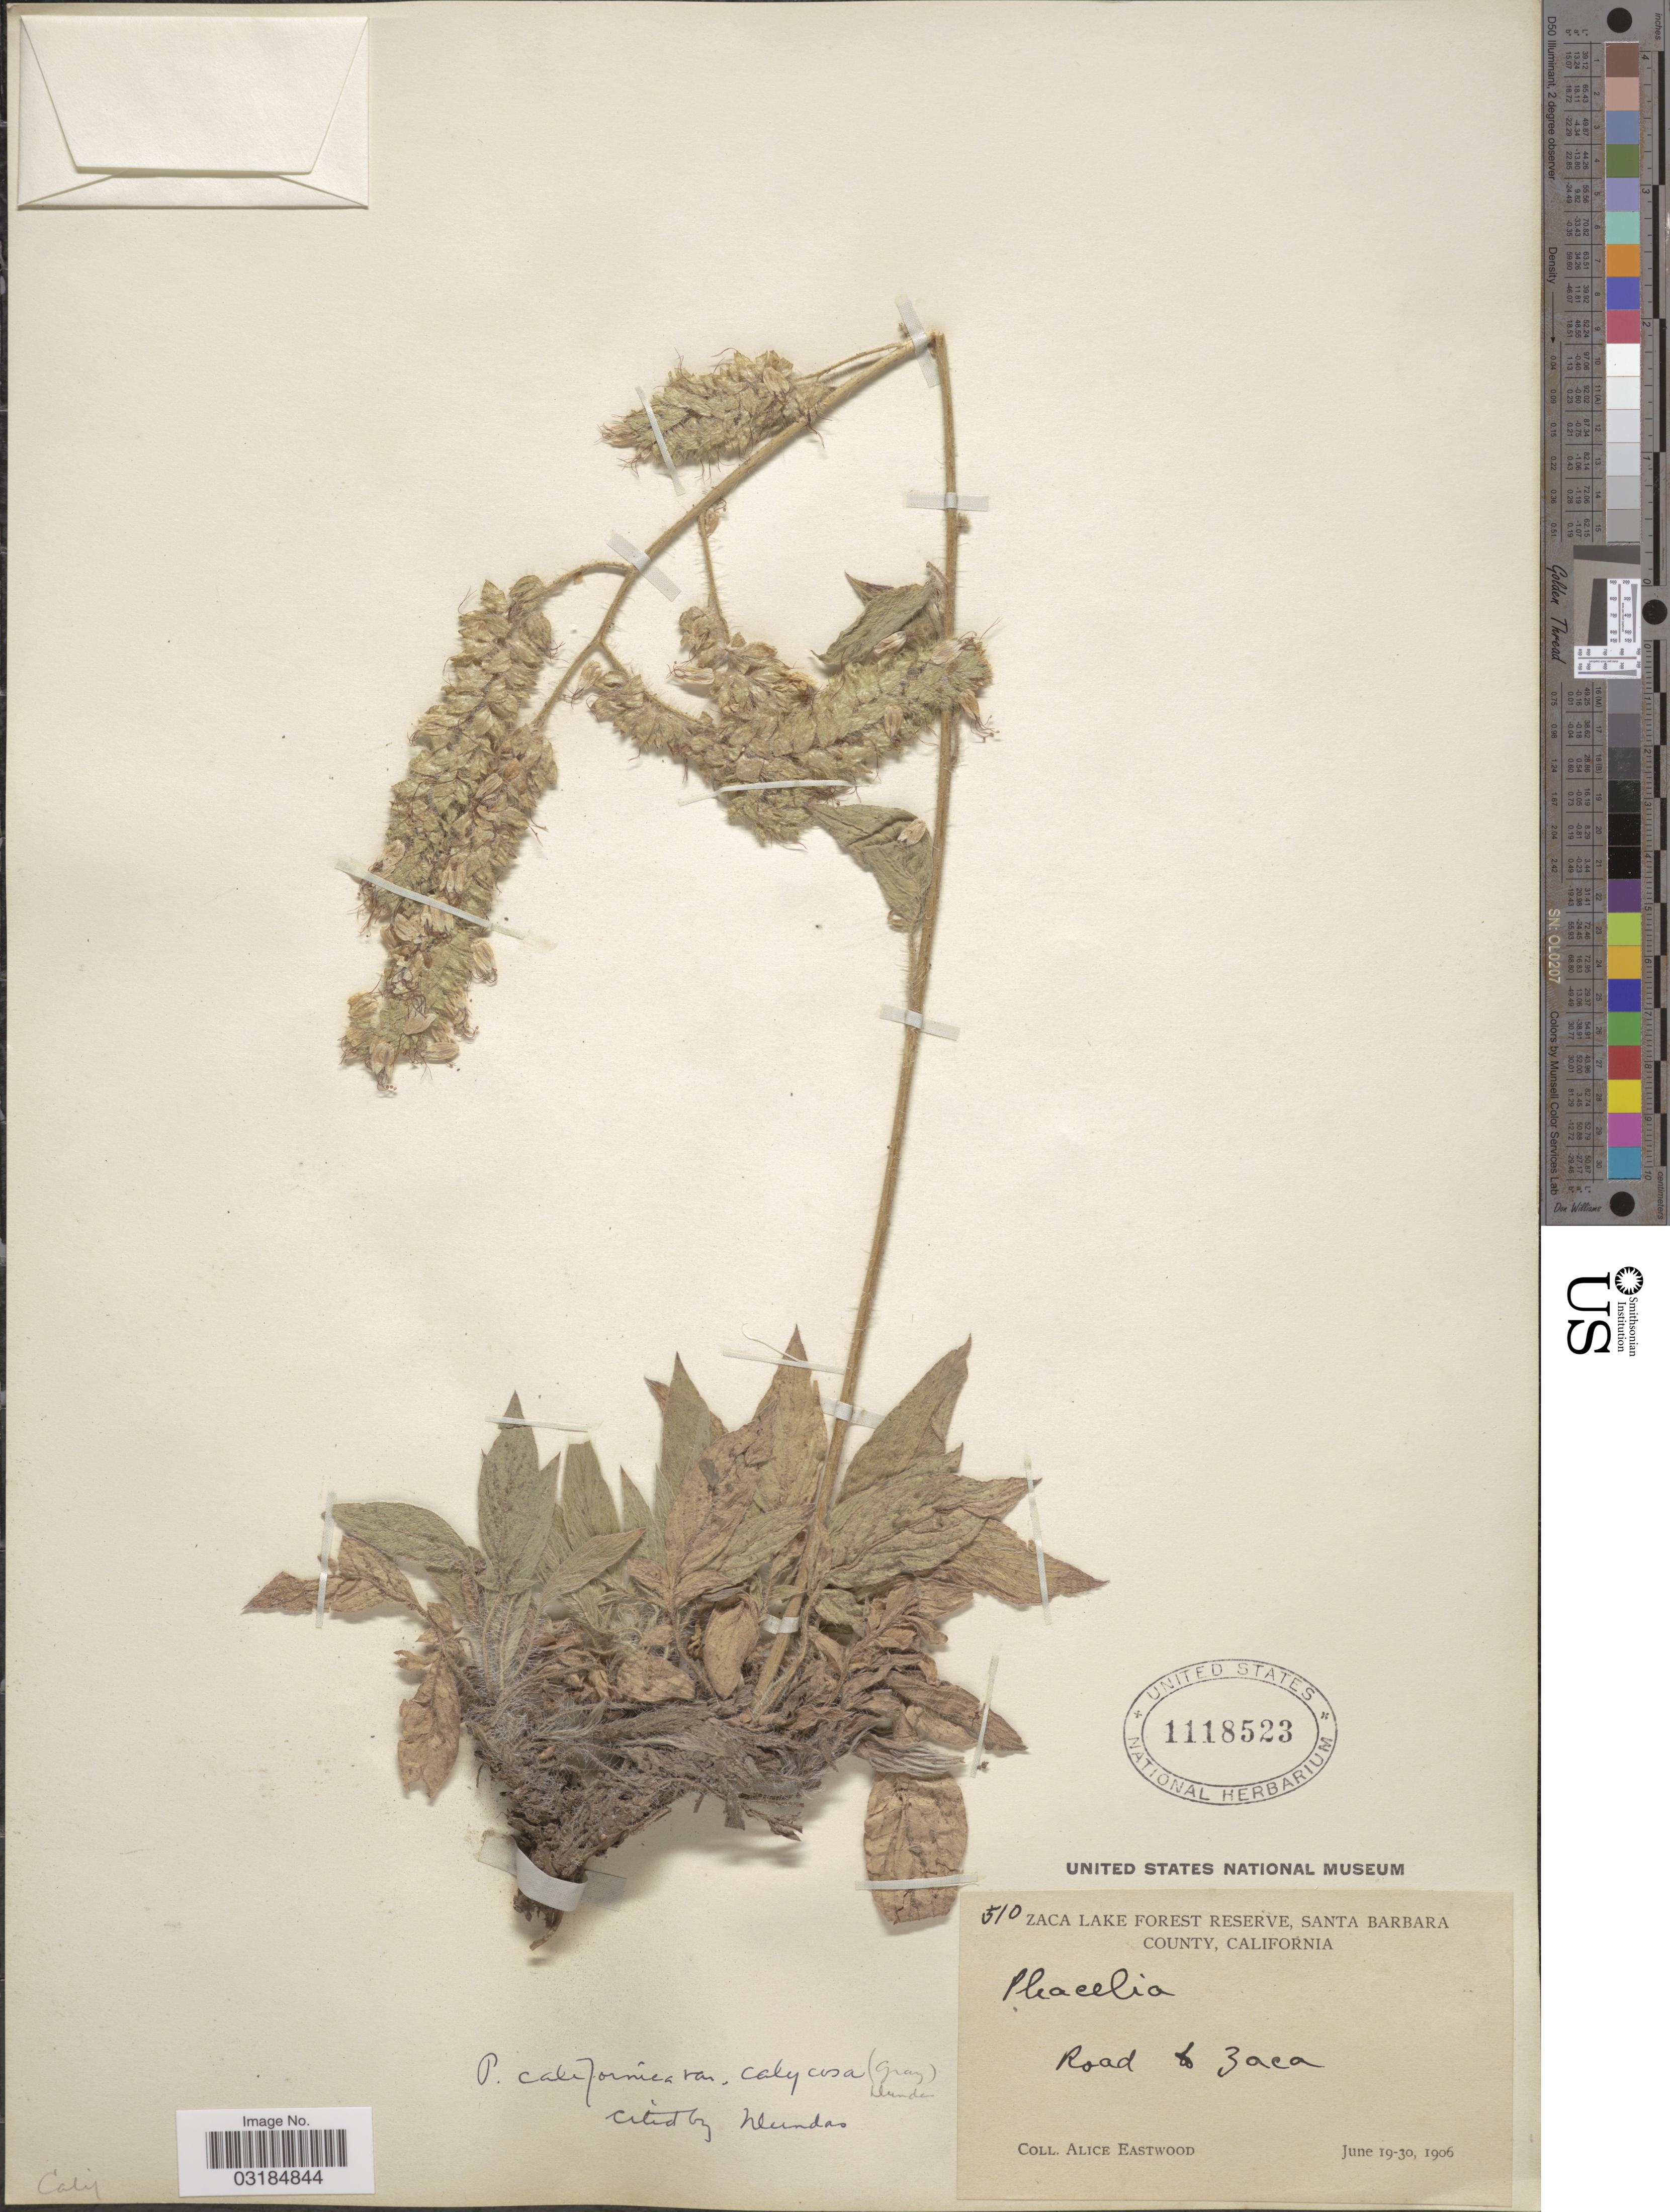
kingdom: Plantae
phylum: Tracheophyta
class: Magnoliopsida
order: Boraginales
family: Hydrophyllaceae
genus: Phacelia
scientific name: Phacelia californica var. calycosa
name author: (A. Gray) Dundas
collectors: A. Eastwood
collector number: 510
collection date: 1906-06-19/1906-06-30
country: United States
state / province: California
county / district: Santa Barbara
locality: Zaca Lake Forest Reserve, Santa Barbara County, Road to Zaca.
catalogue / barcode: US 1118523